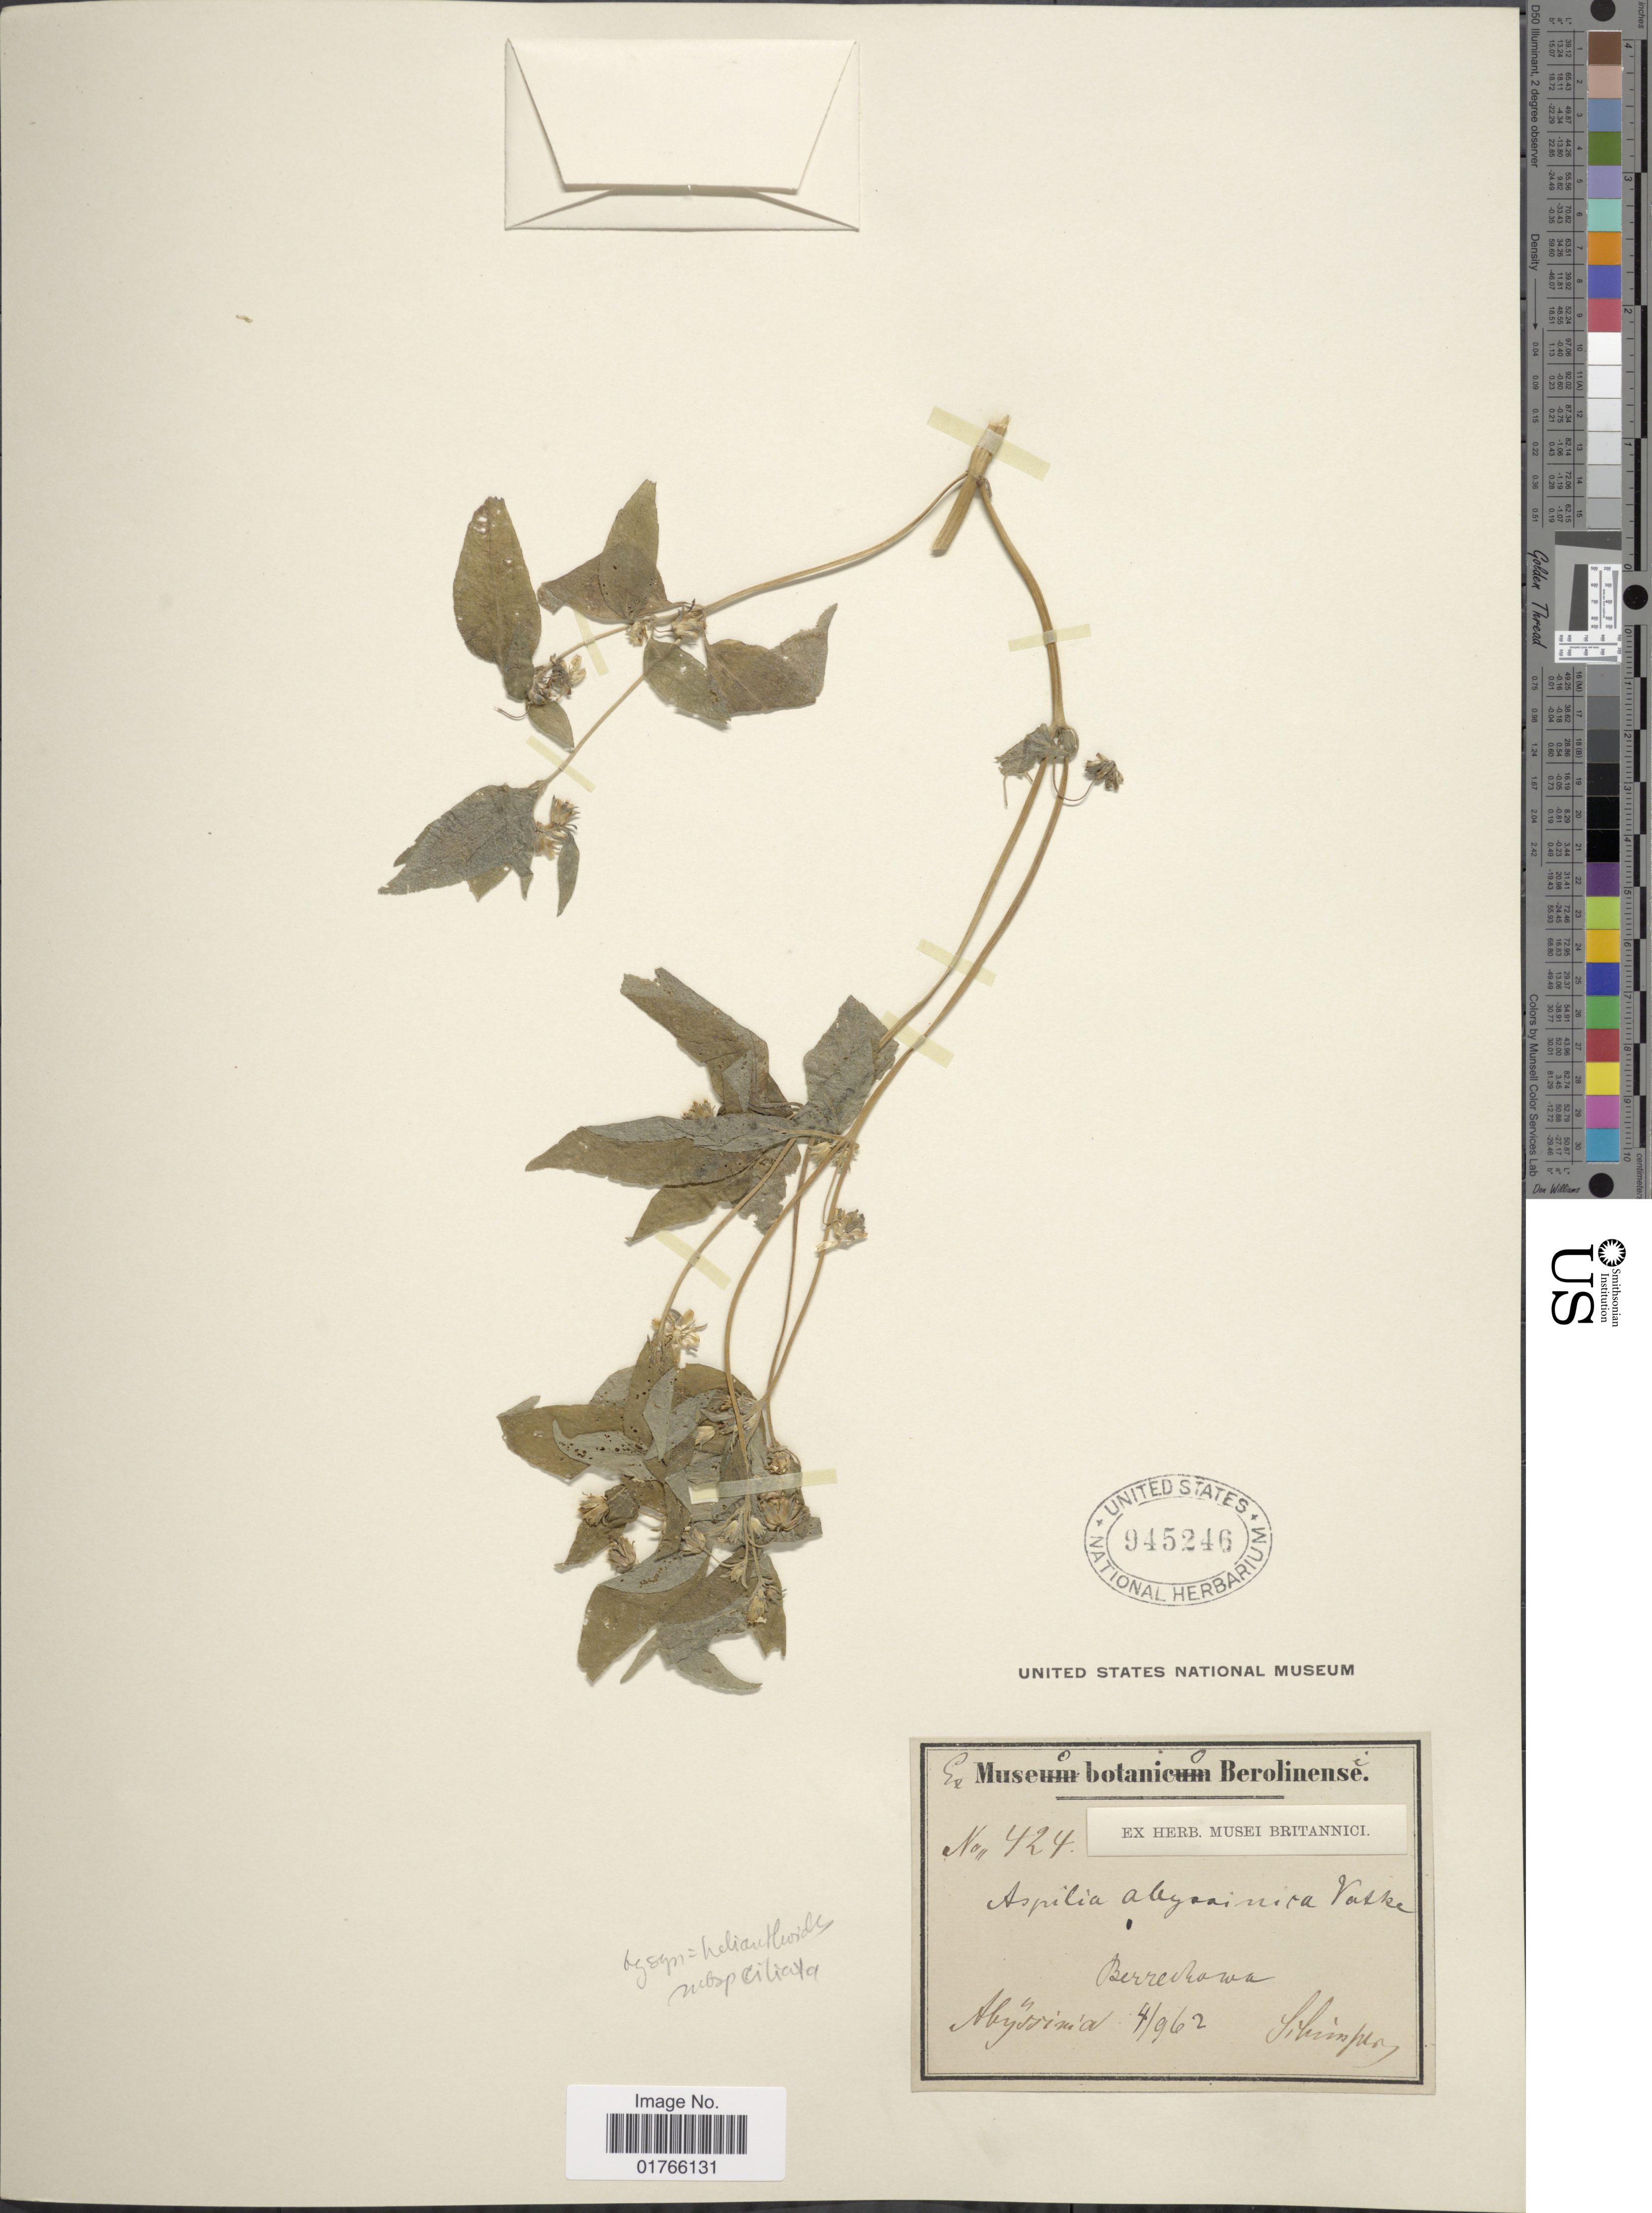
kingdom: Plantae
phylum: Tracheophyta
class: Magnoliopsida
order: Asterales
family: Asteraceae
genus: Aspilia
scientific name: Aspilia abyssinica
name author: (Sch. Bip.) Vatke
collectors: -. Schimper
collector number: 424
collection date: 1962-04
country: Eritrea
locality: Berrechowa [interpreted], Abyssinia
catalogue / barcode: US 945246